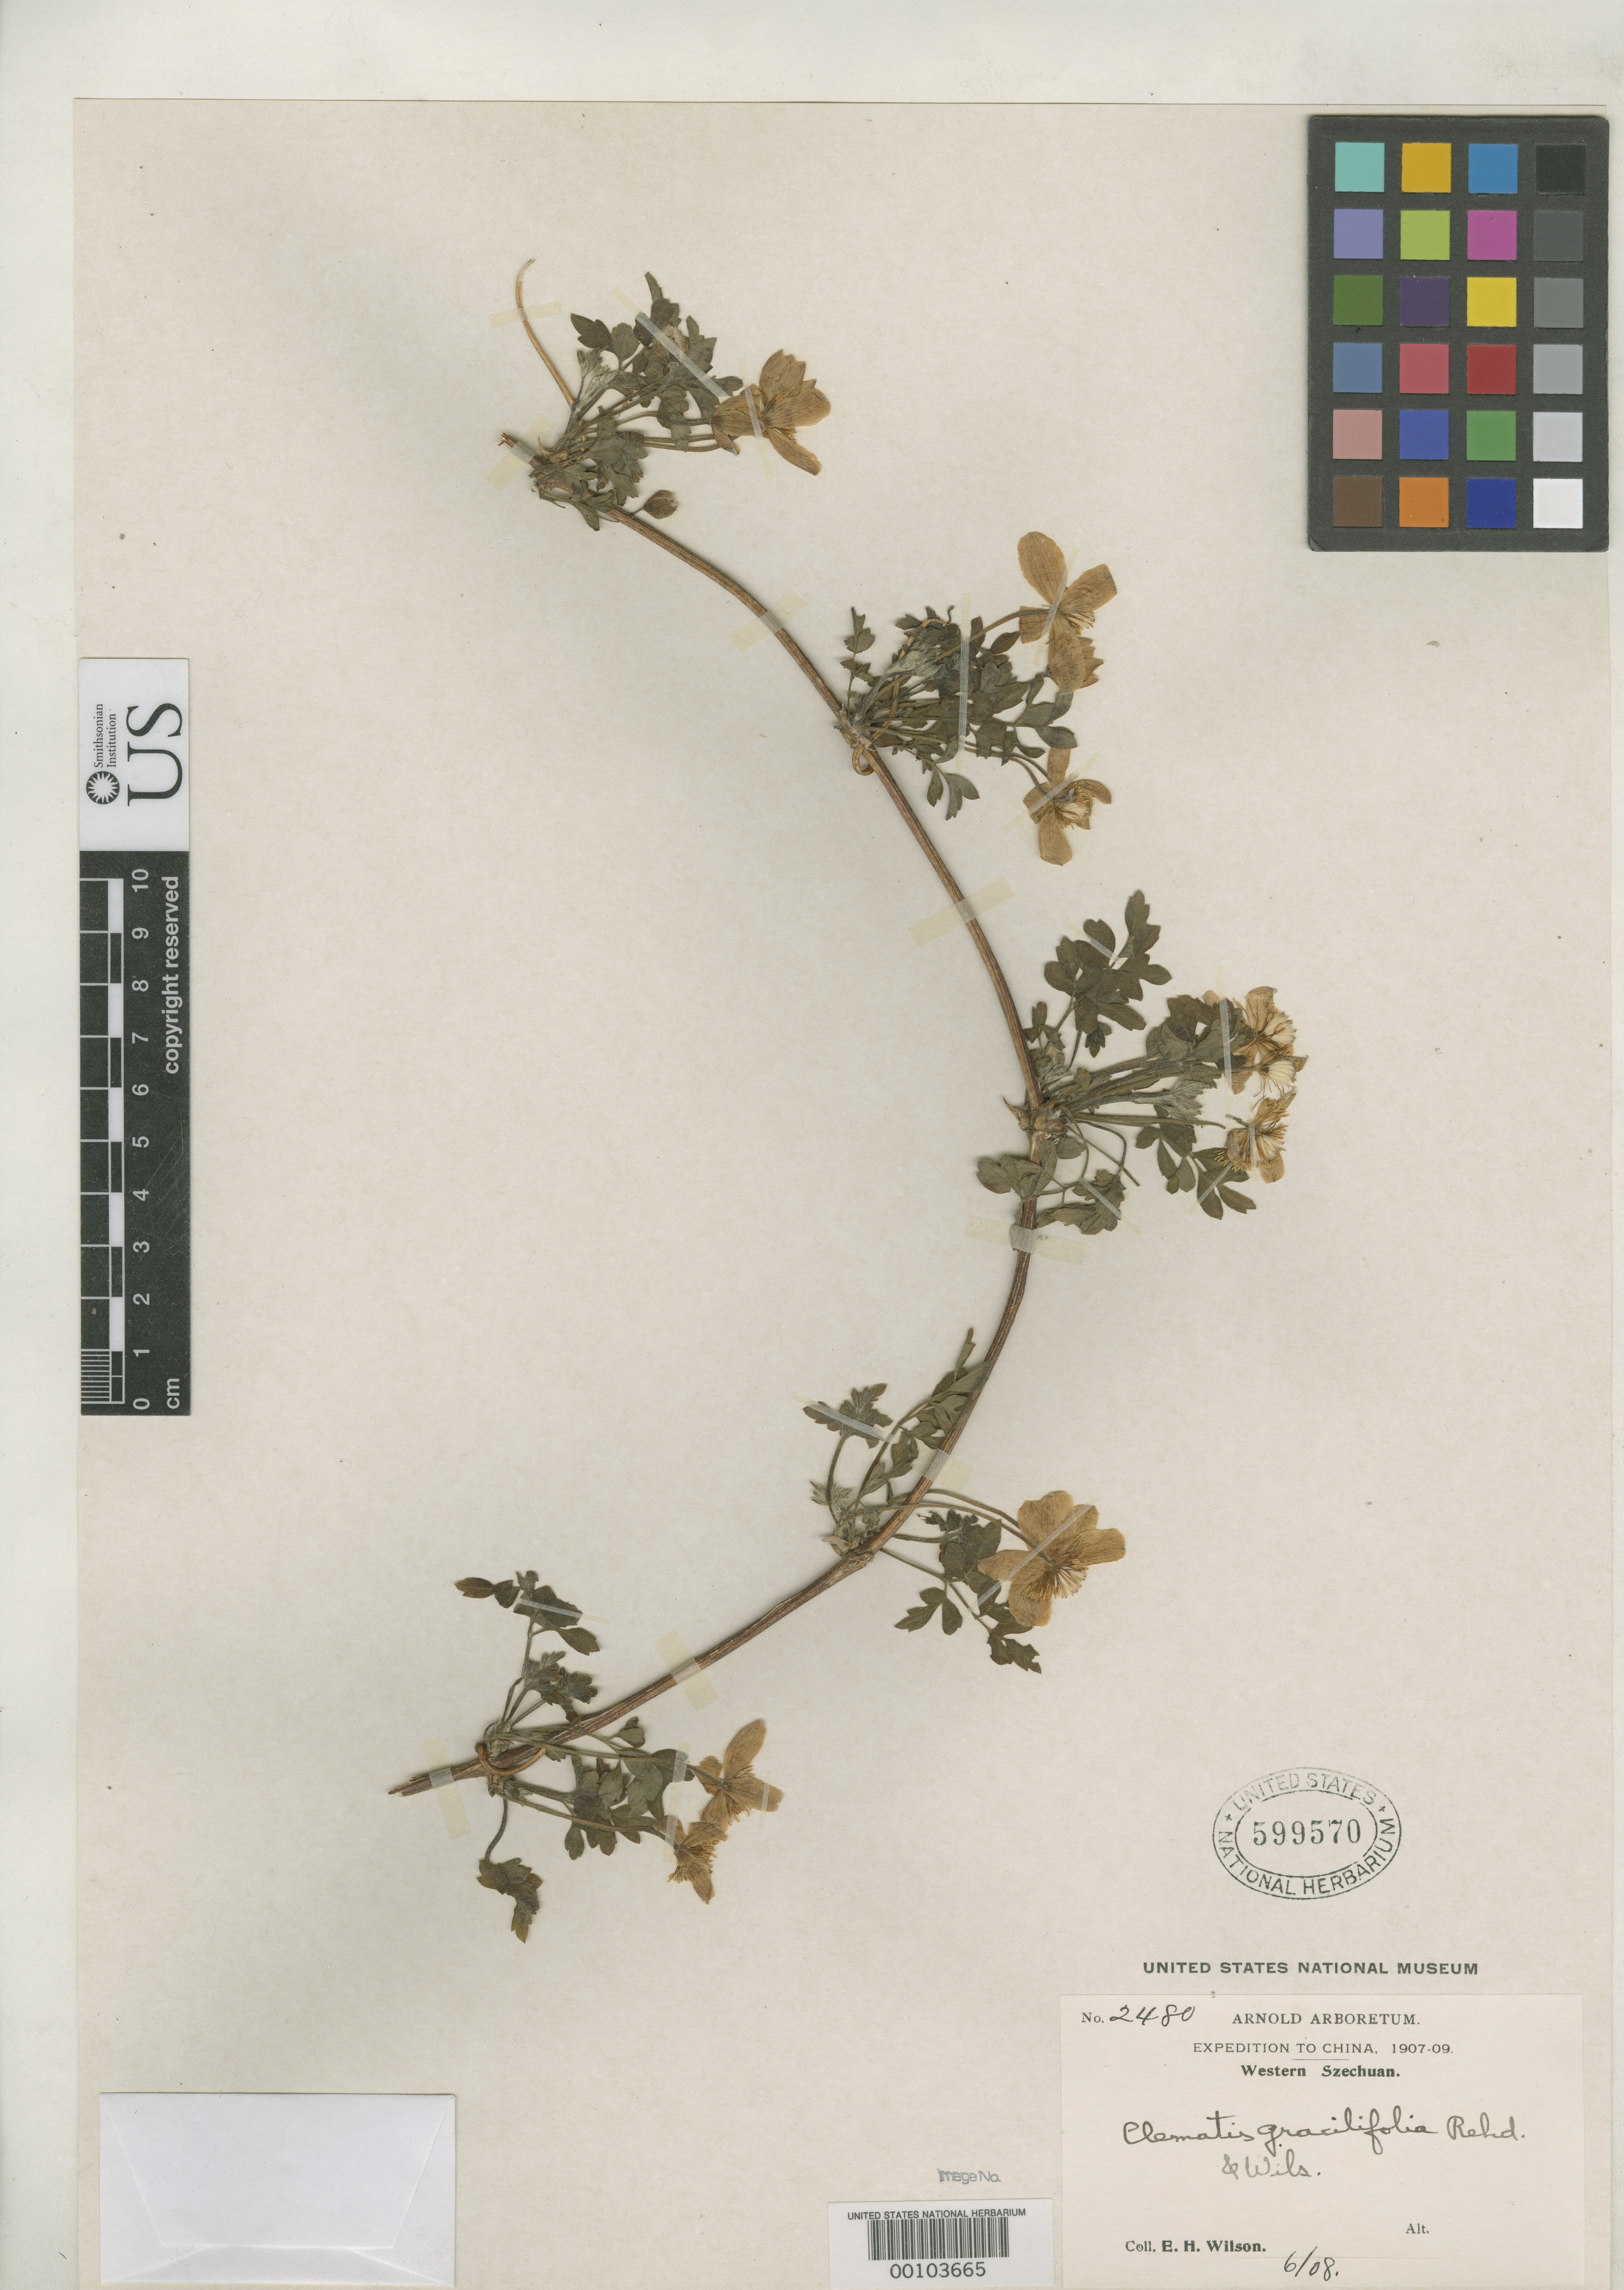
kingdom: Plantae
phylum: Tracheophyta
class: Magnoliopsida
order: Ranunculales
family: Ranunculaceae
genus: Clematis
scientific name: Clematis gracilifolia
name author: Rehder & E.H. Wilson in Sarg.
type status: Isotype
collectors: E. H. Wilson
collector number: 2480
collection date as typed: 24 Jun 1908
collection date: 1908-06-24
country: China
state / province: Sichuan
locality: West of Kuan Hsien.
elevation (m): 4000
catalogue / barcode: US 599570